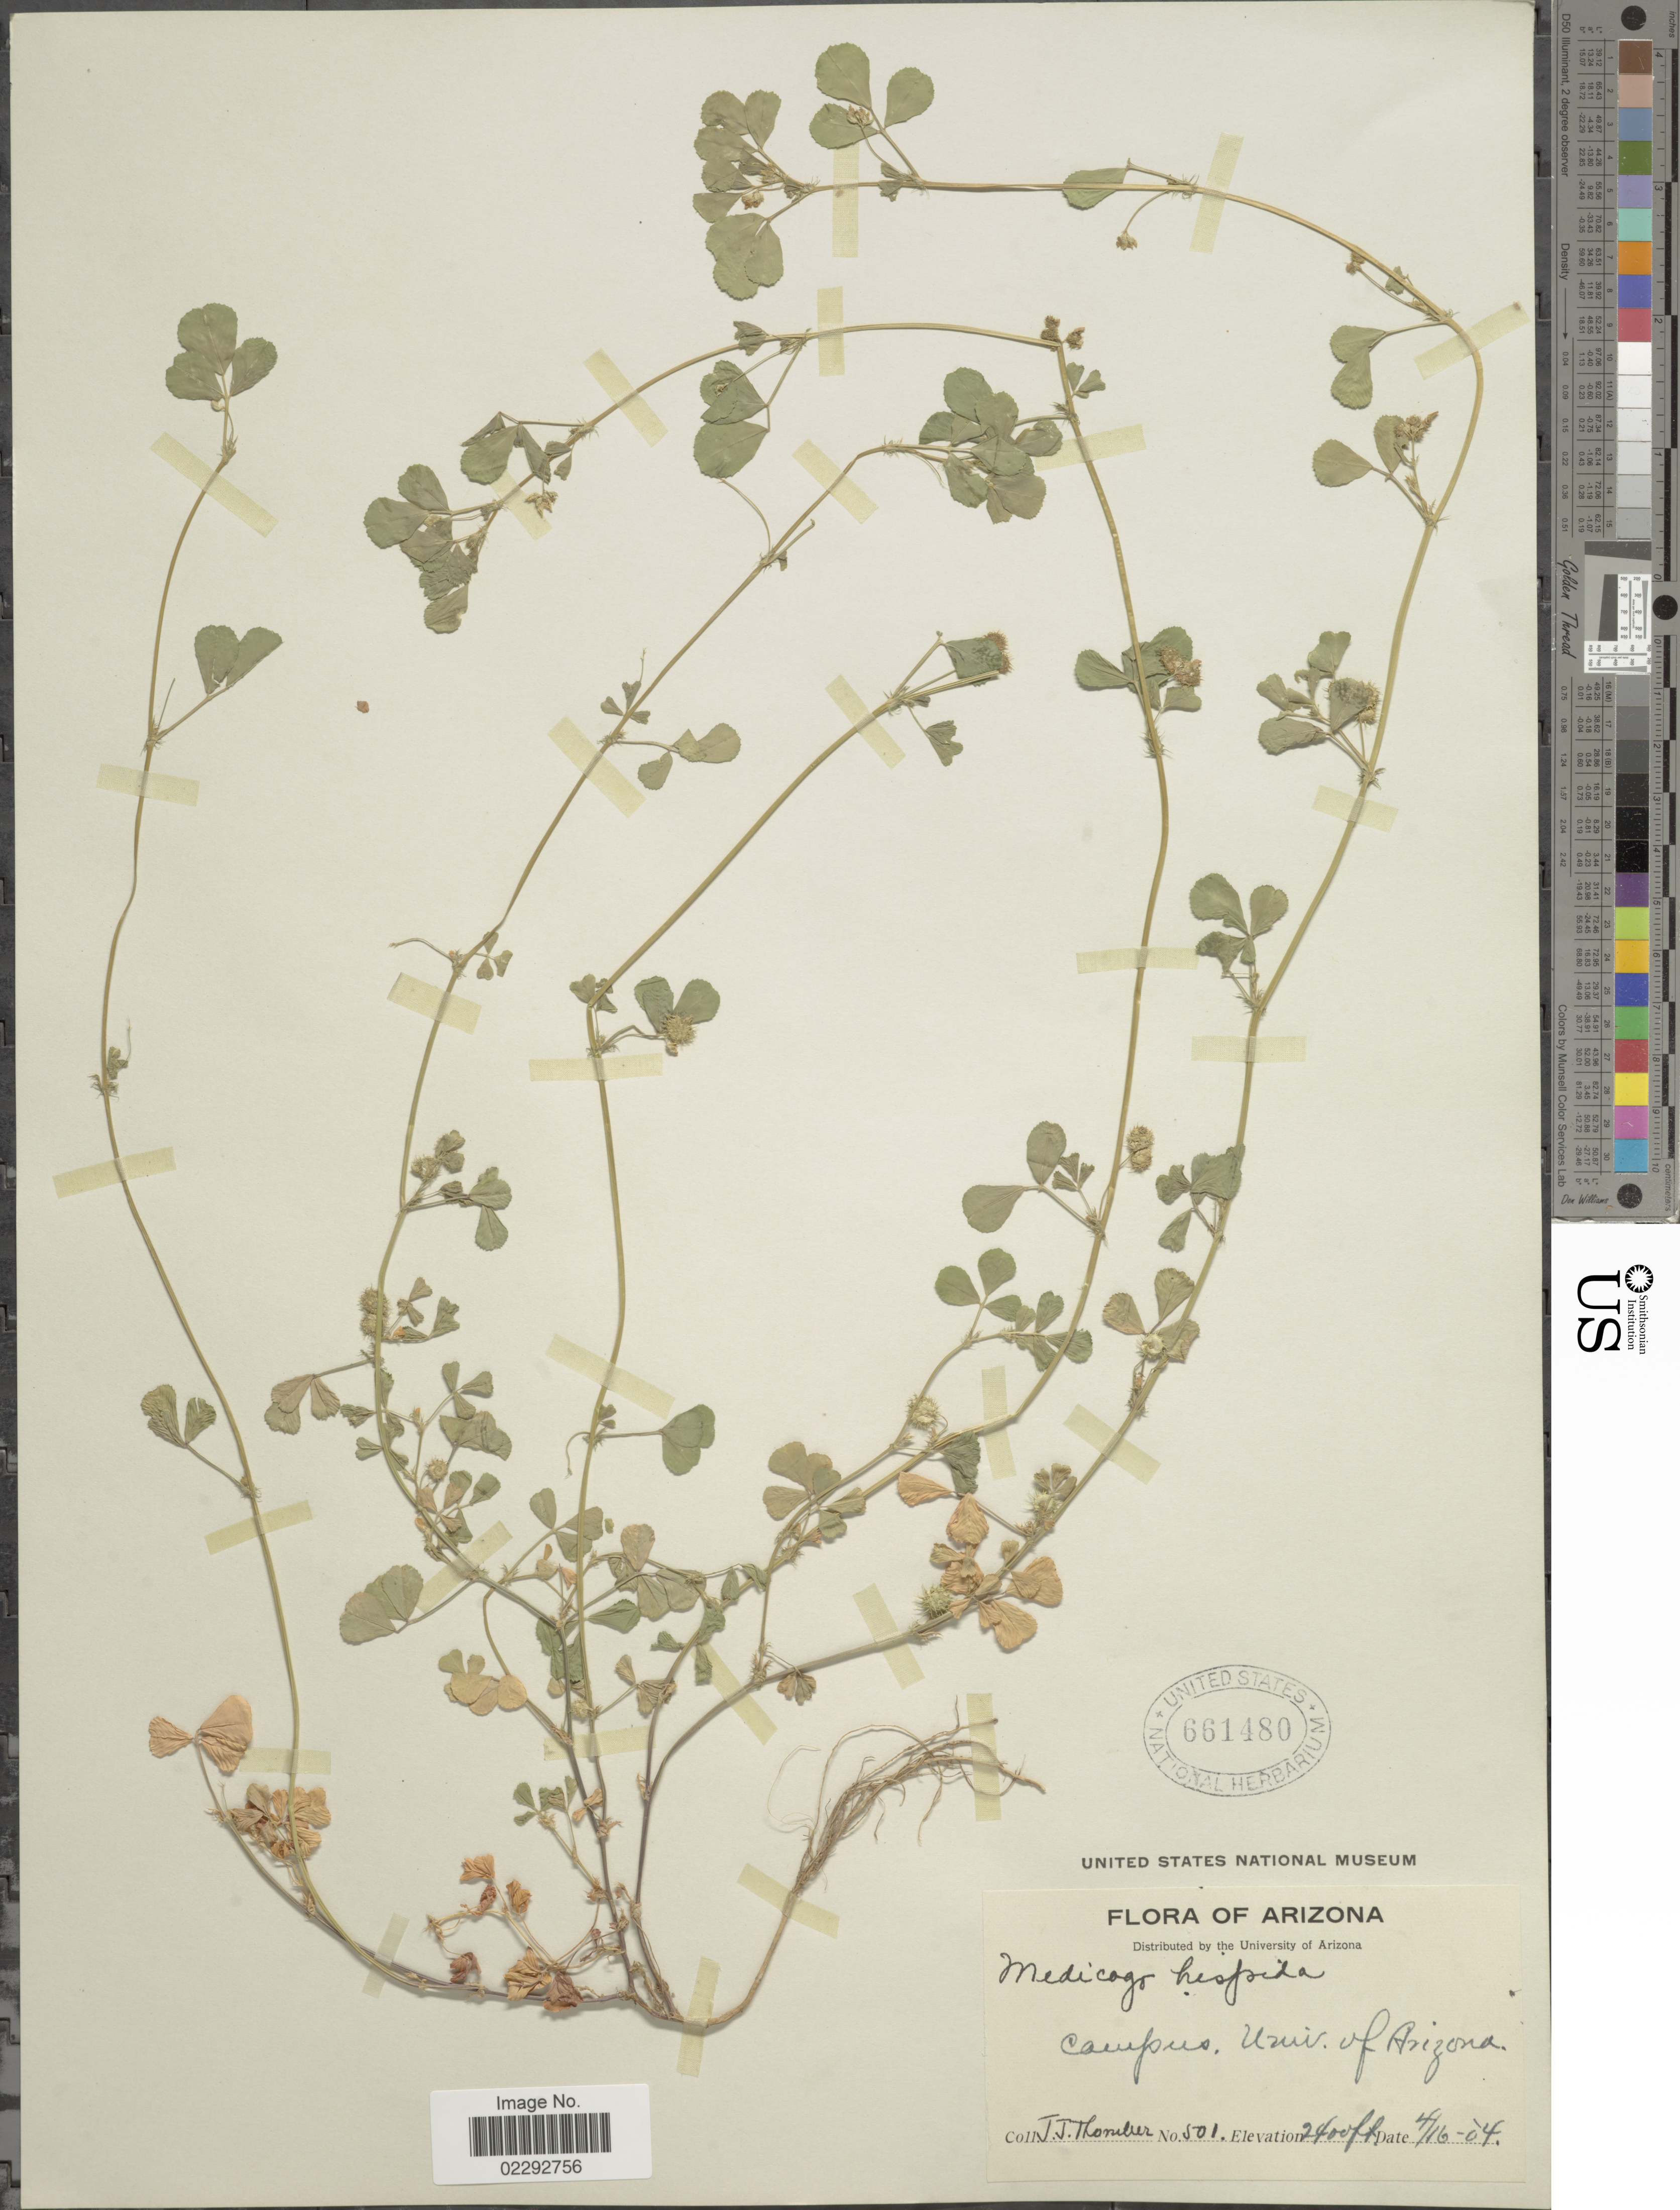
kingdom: Plantae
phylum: Tracheophyta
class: Magnoliopsida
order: Fabales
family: Fabaceae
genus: Medicago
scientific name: Medicago hispida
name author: Gaertn.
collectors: J. Thornber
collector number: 501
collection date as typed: Transcribed d/m/y: 16/4/4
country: United States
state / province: Arizona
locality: Campus. Univ. of Arizona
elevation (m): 732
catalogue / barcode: US 661480